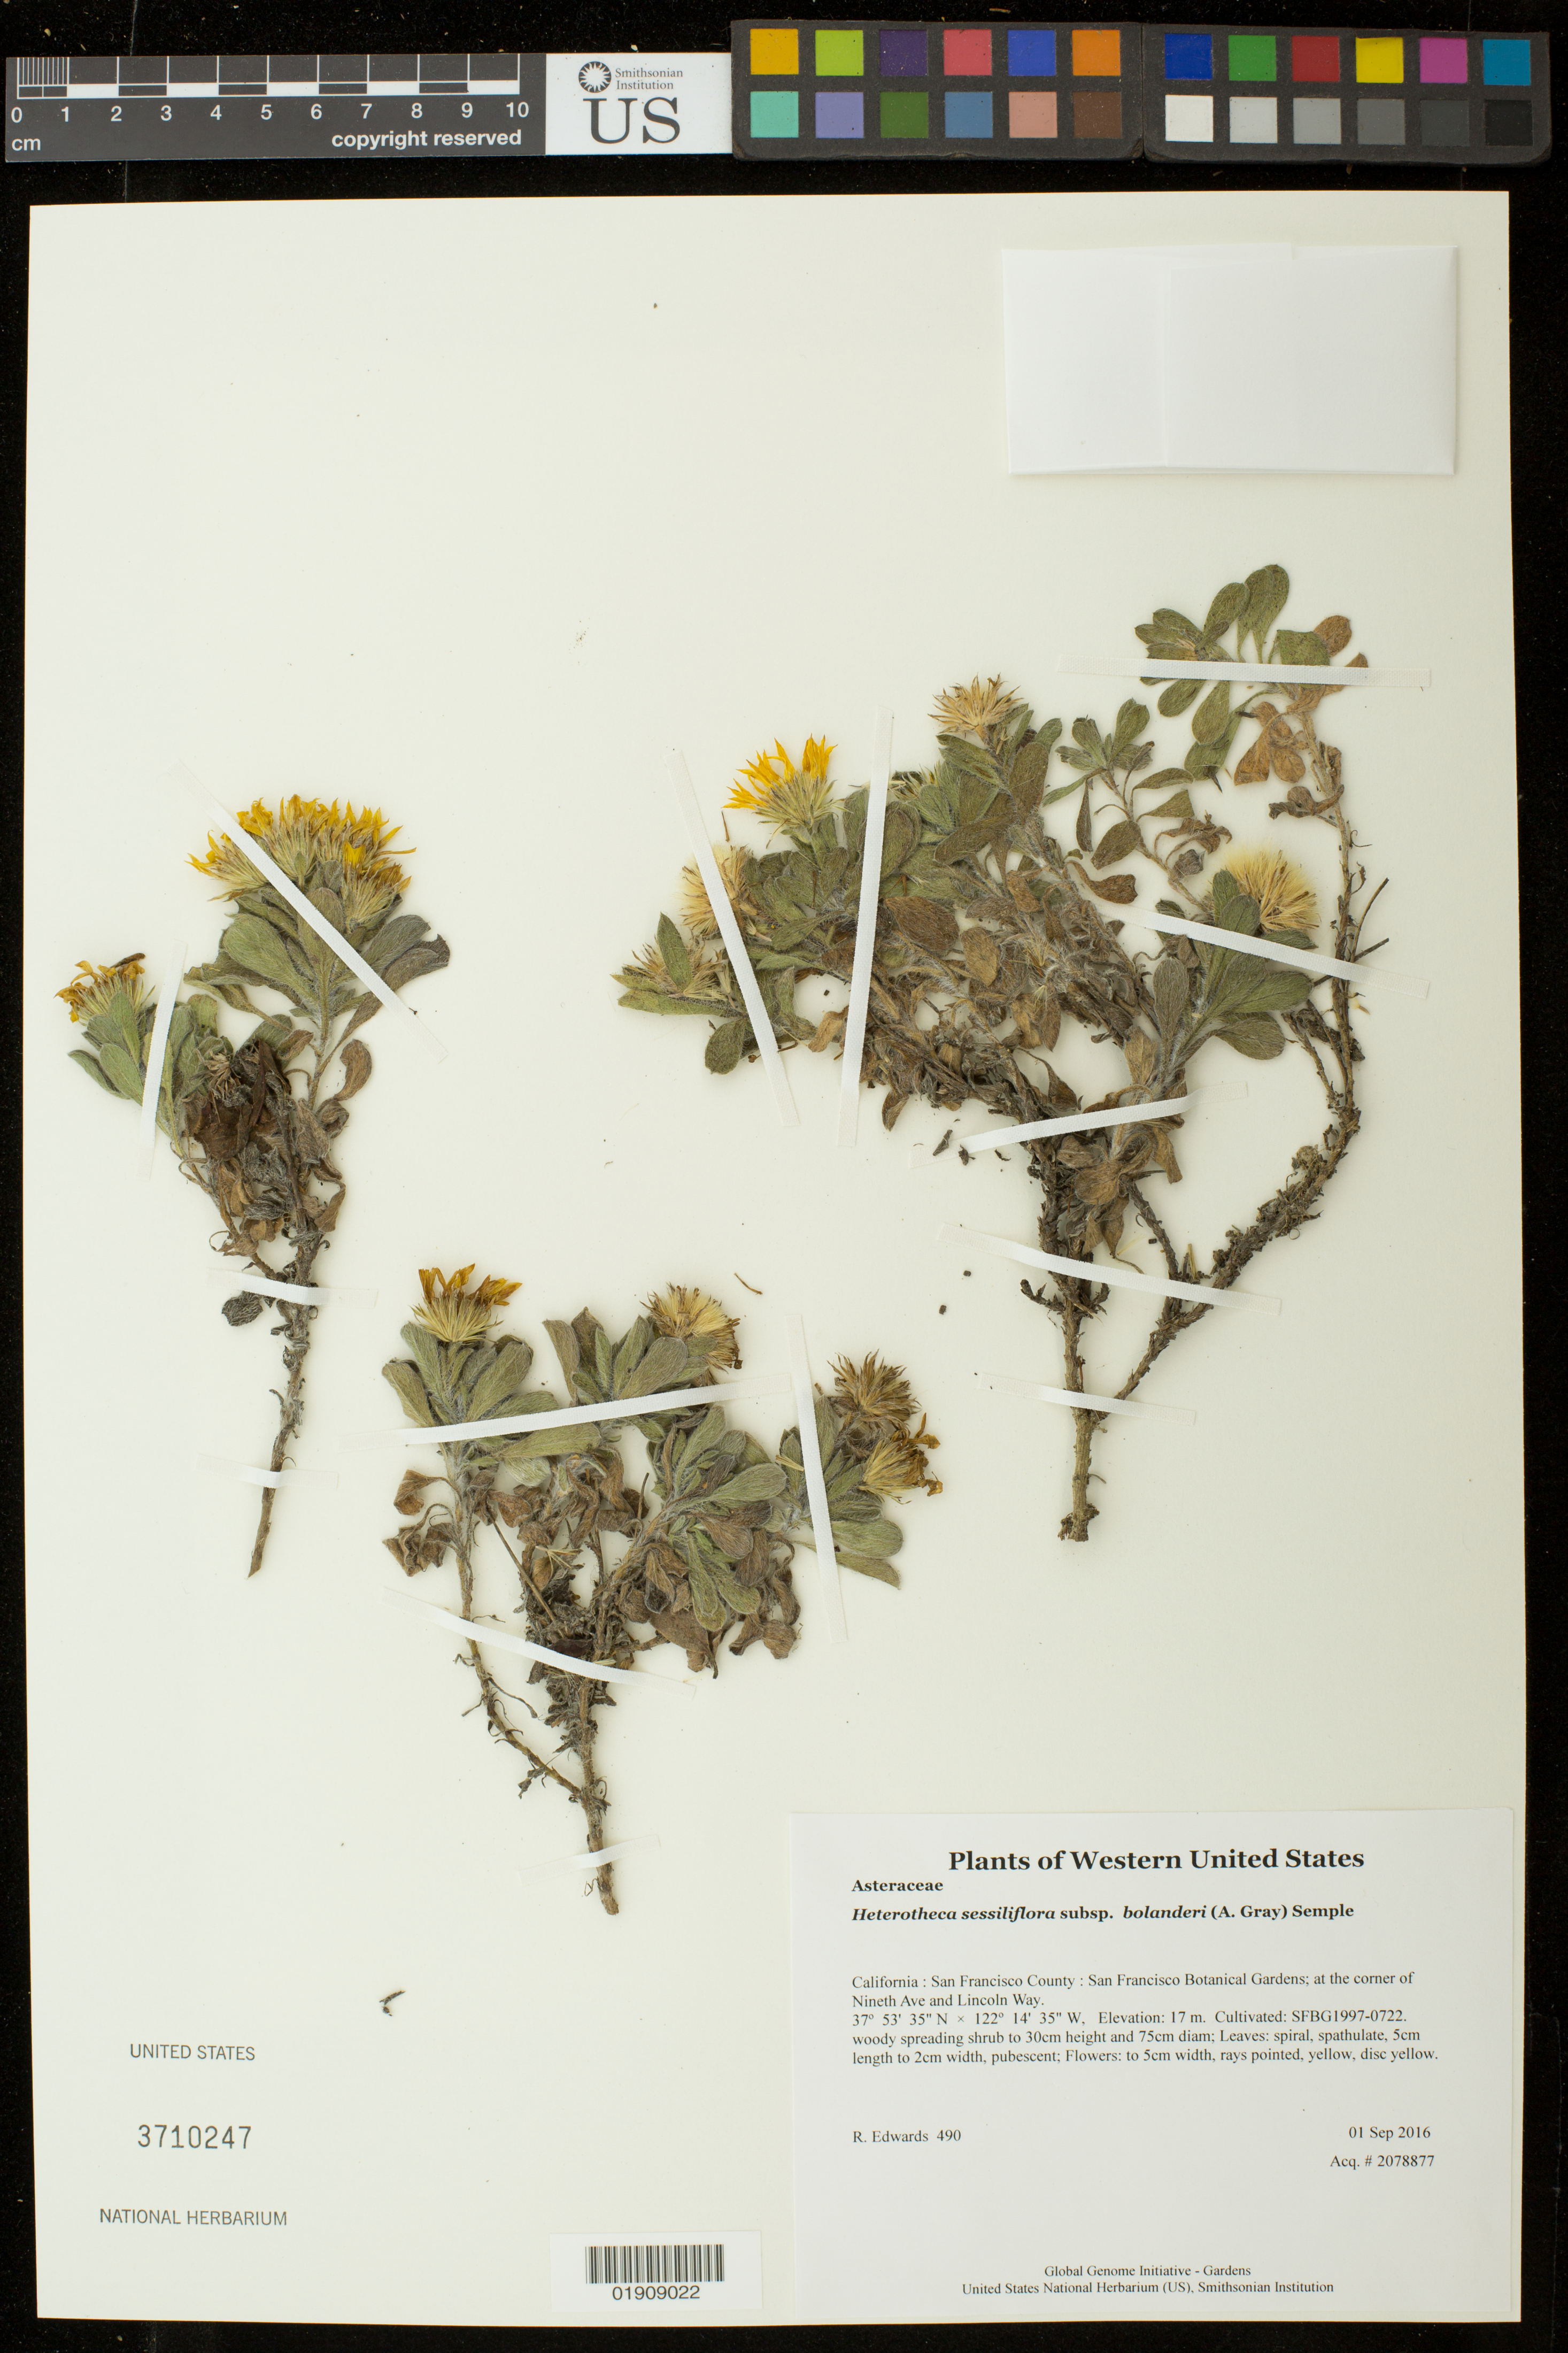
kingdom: Plantae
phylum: Tracheophyta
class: Magnoliopsida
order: Asterales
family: Asteraceae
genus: Heterotheca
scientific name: Heterotheca sessiliflora subsp. bolanderi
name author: (A. Gray) Semple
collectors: R.D. Edwards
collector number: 490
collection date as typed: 1 September 2016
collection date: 2016-09-01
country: United States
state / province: California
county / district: San Francisco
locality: San Francisco Botanical Gardens; at the corner of Ninth Ave and Lincoln Way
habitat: Cultivated: SFBG1997-0722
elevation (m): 16.9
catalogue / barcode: US 3710247